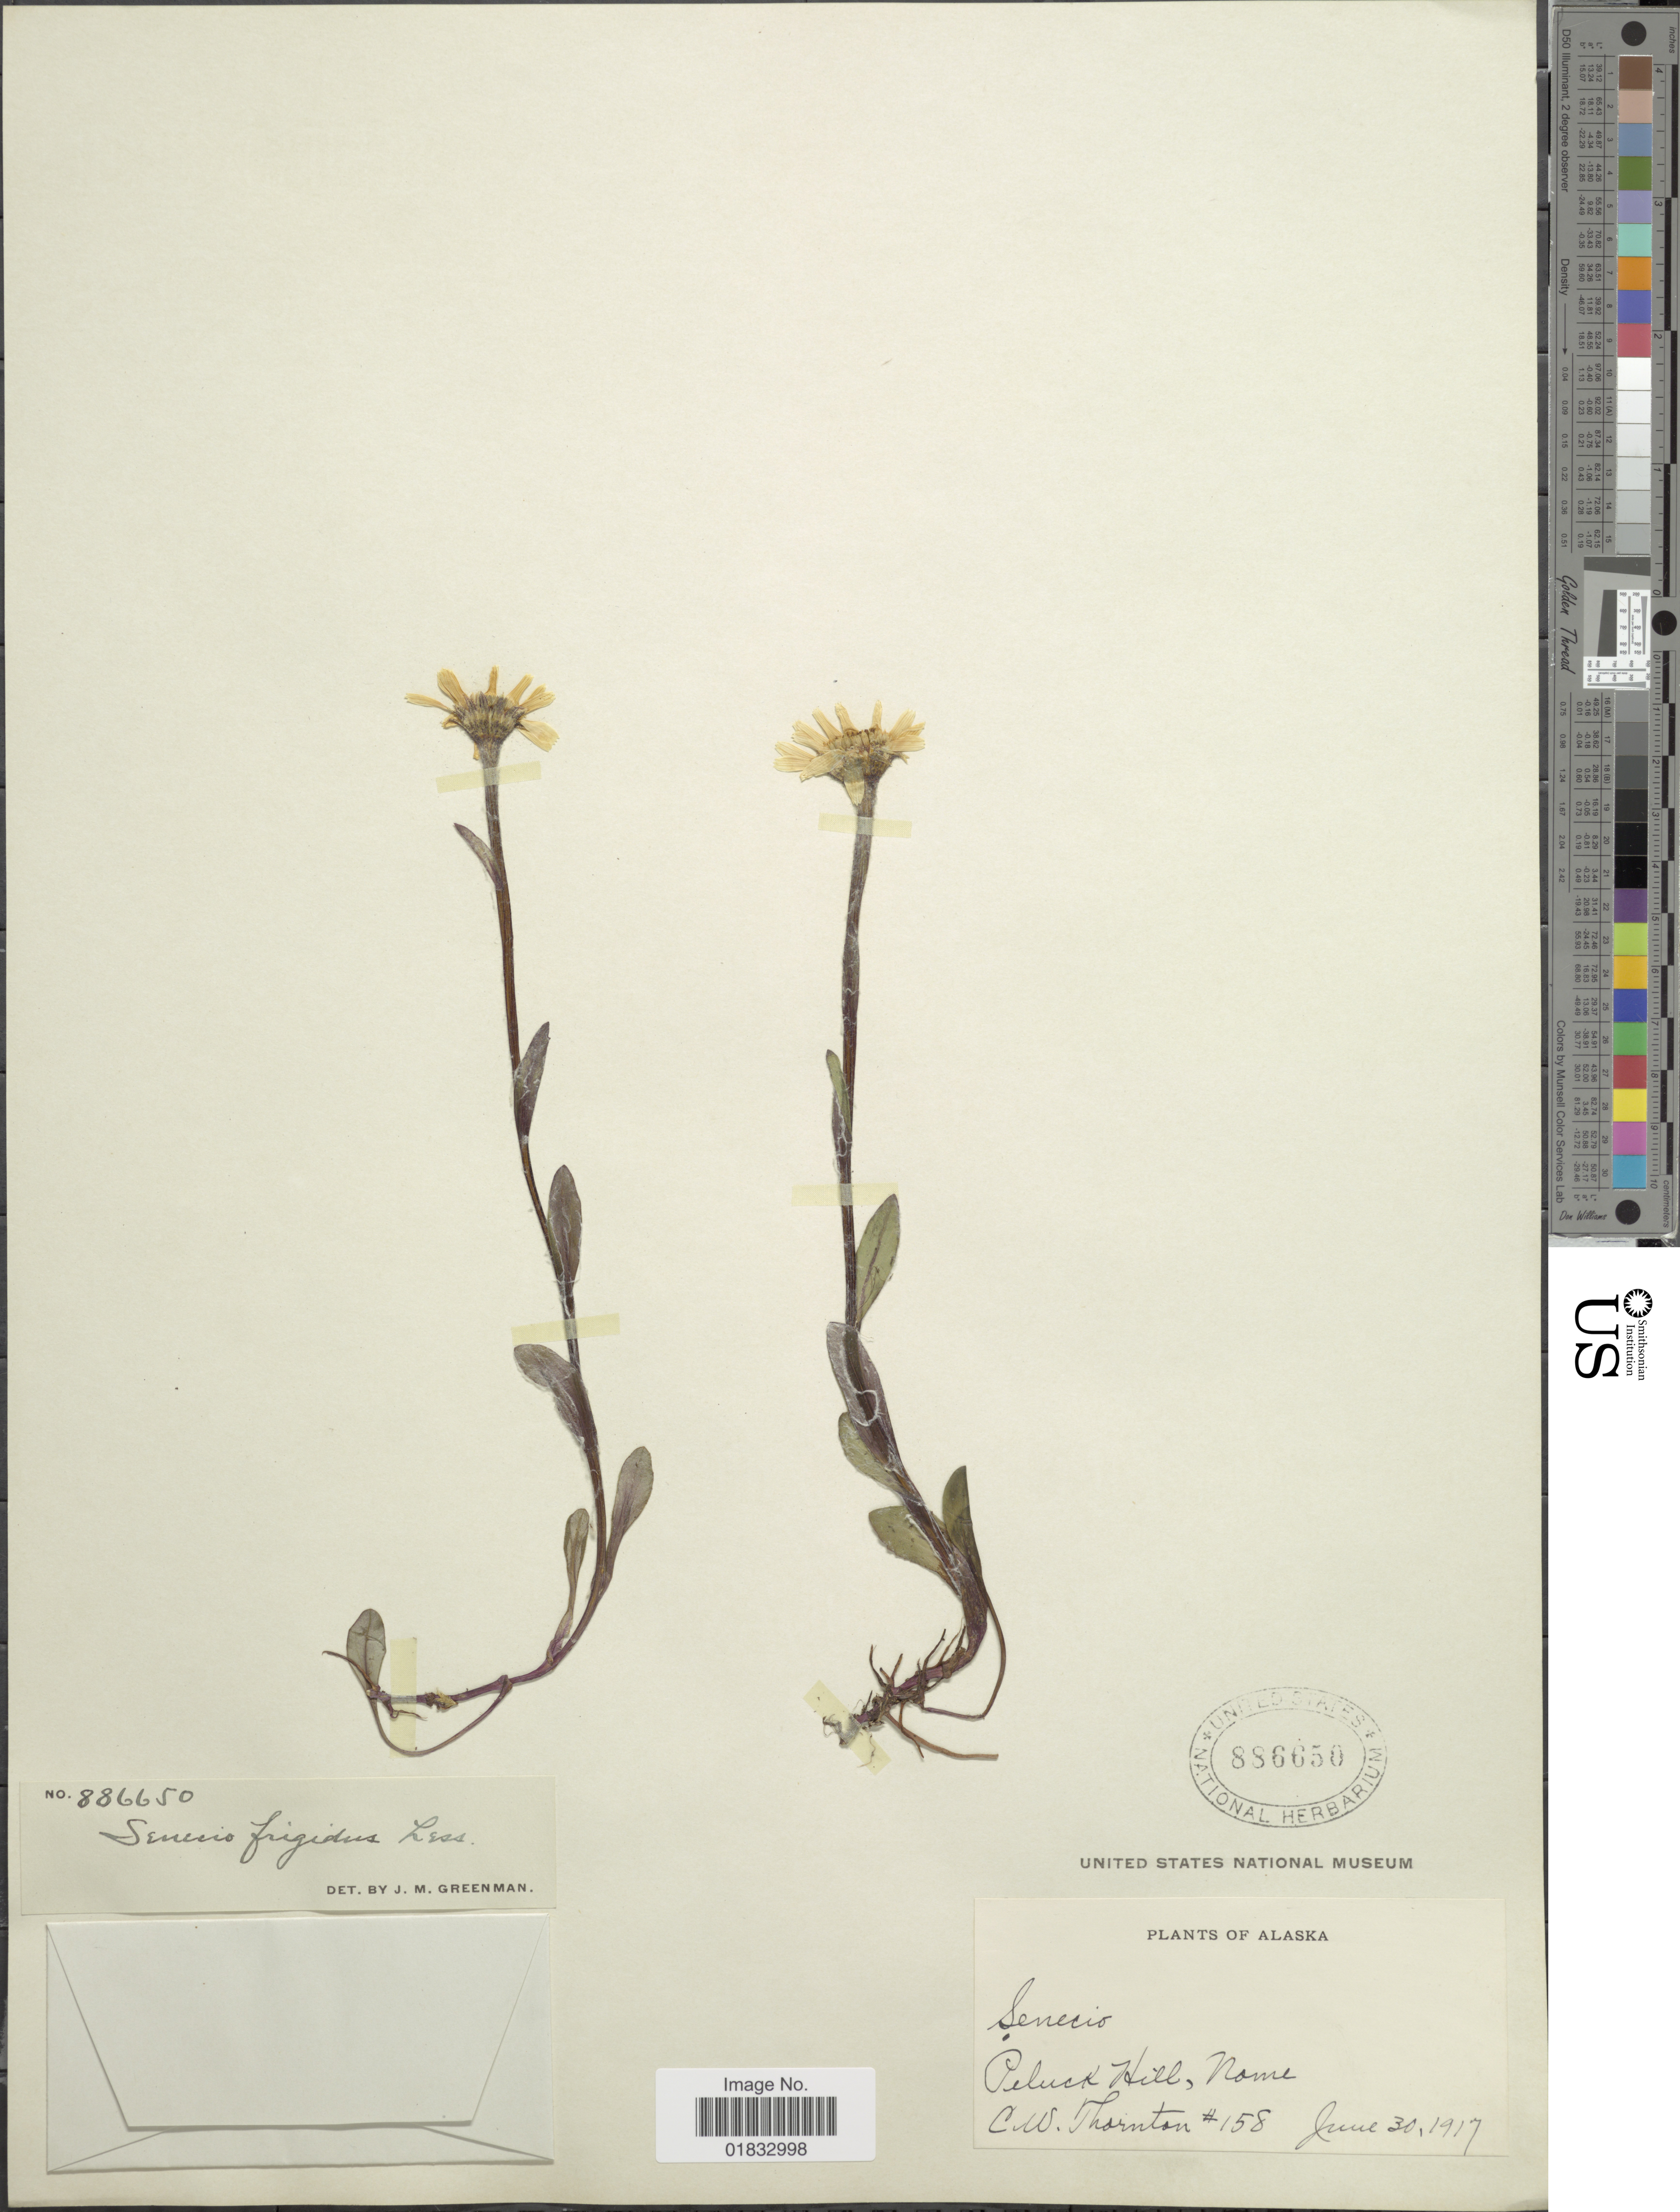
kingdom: Plantae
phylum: Tracheophyta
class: Magnoliopsida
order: Asterales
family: Asteraceae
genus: Tephroseris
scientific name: Tephroseris frigida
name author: (Richardson) Holub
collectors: C. Thornton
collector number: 158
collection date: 1917-06-30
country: United States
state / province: Alaska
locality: Peluck Hill, Nome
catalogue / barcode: US 886650